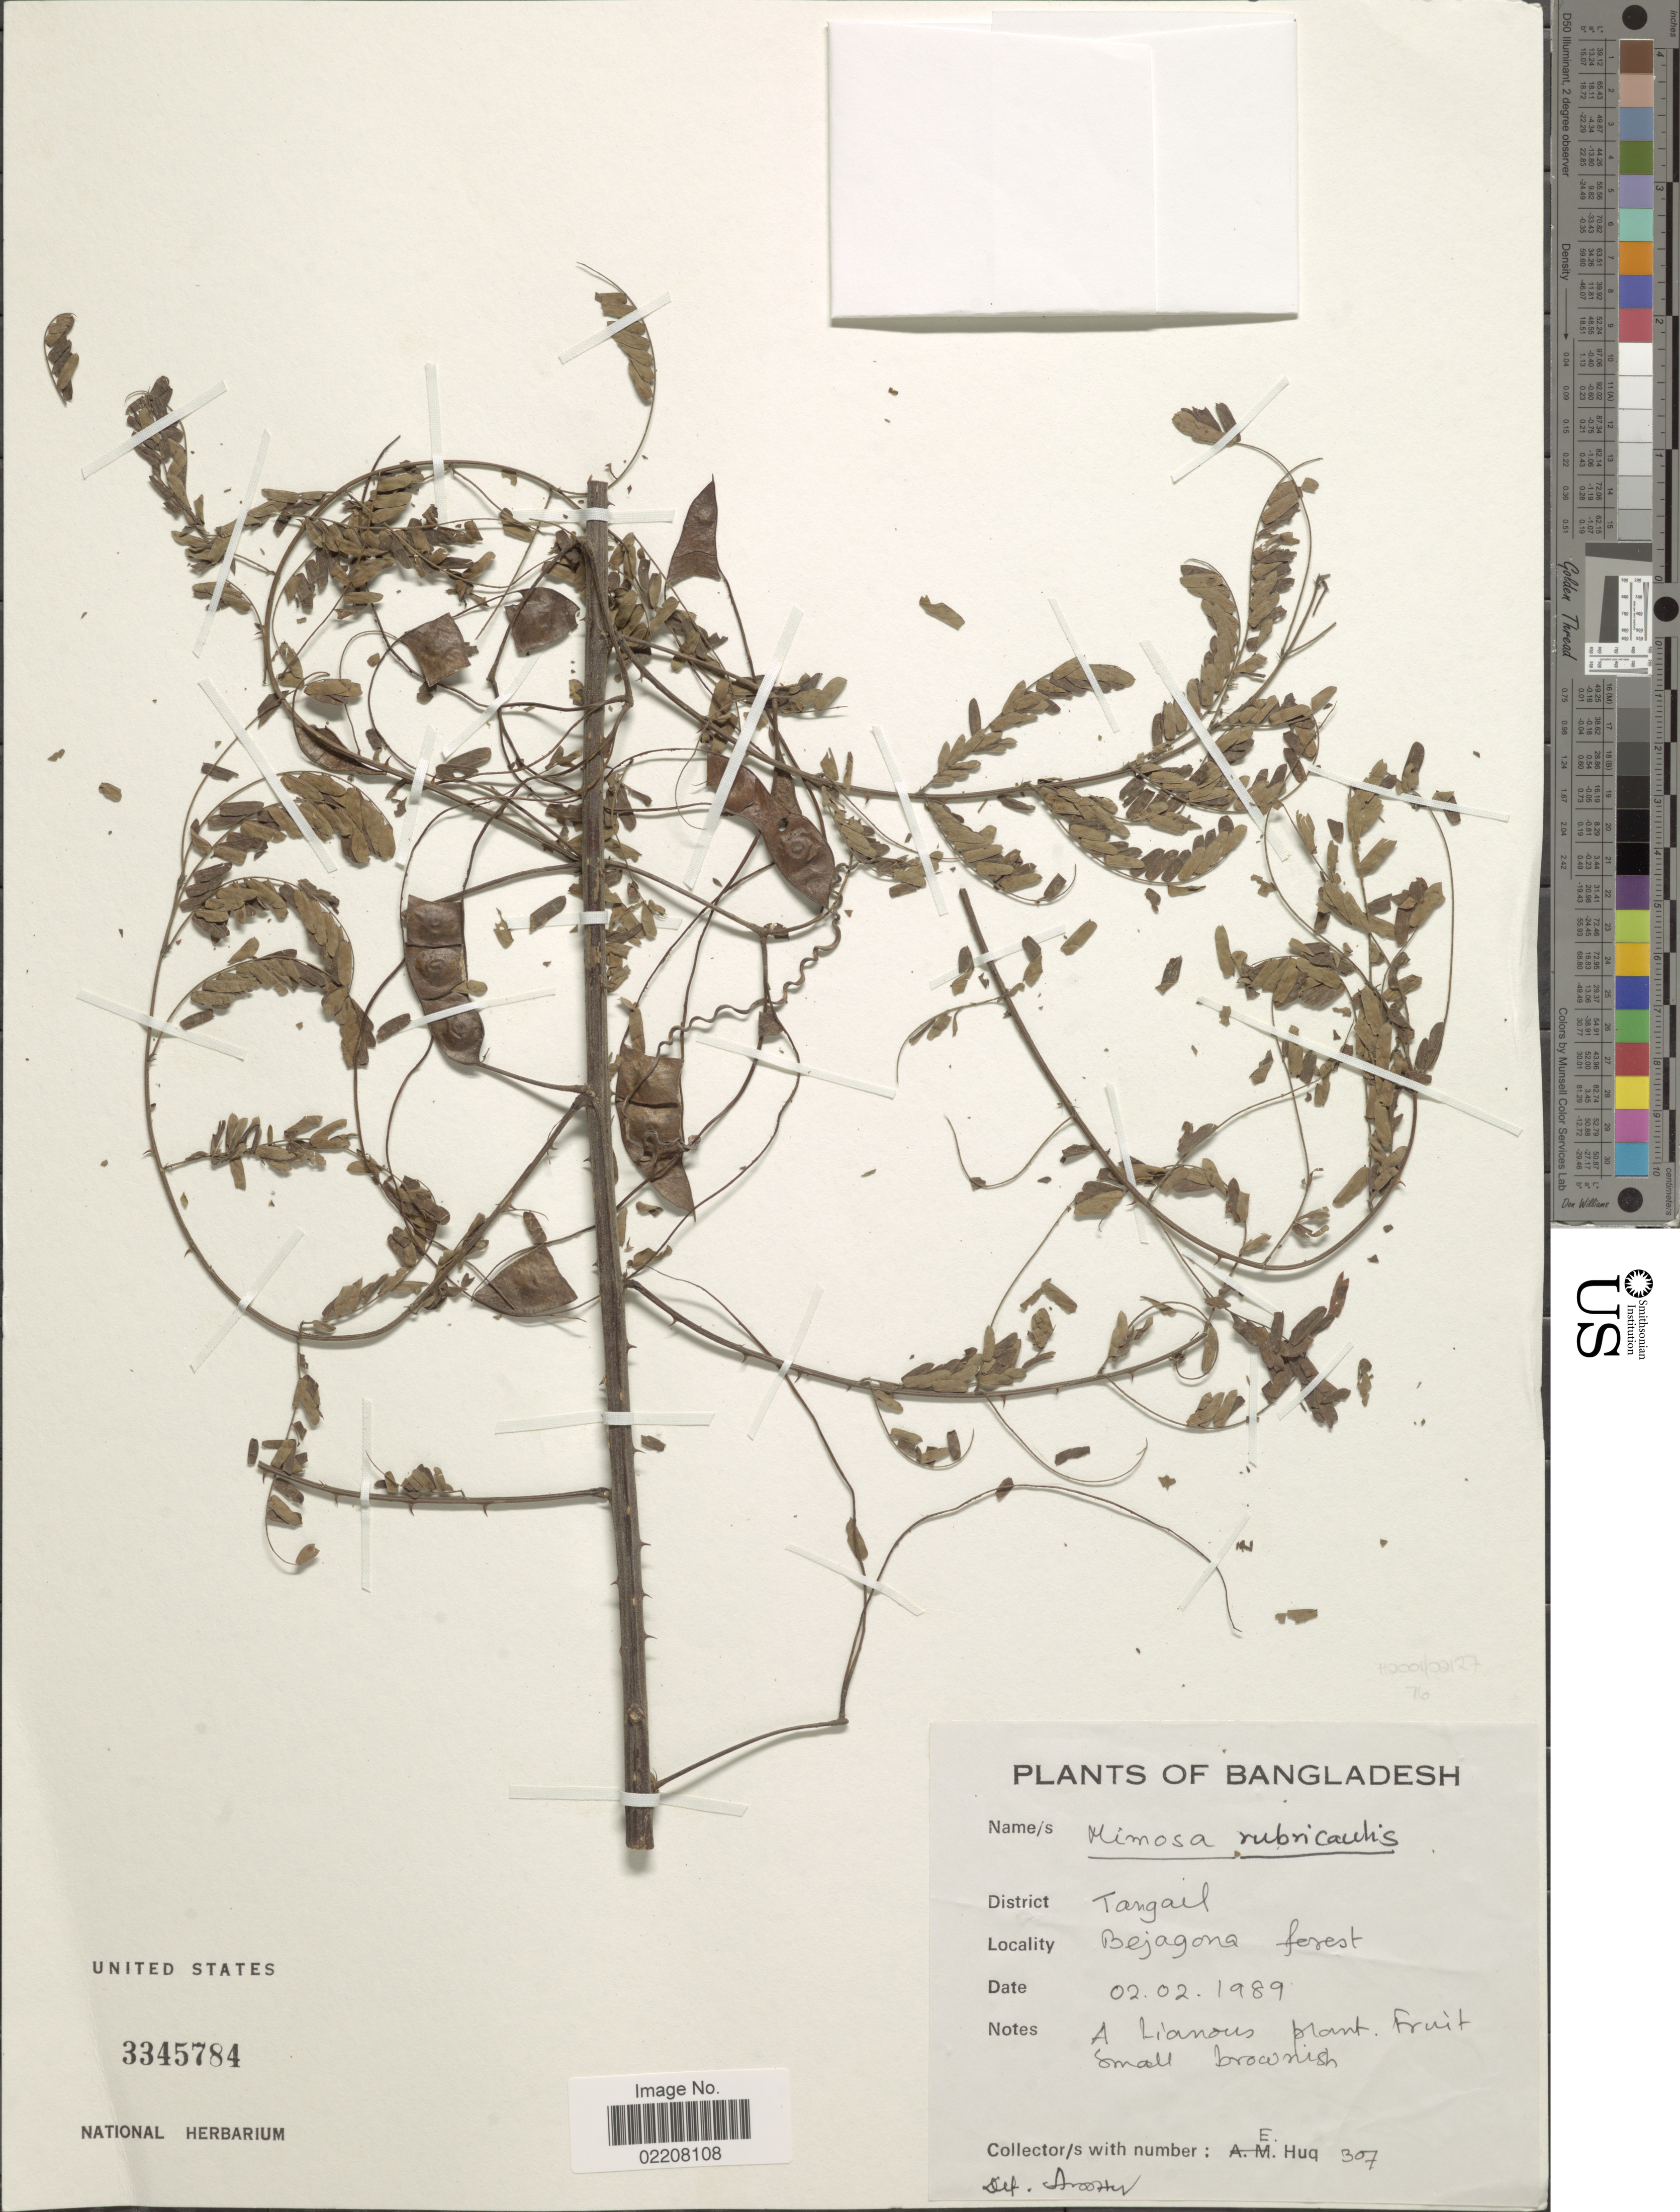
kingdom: Plantae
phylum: Tracheophyta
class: Magnoliopsida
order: Fabales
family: Fabaceae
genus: Mimosa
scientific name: Mimosa rubicaulis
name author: Lam.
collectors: E. Huq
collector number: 307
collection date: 1989-02-02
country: Bangladesh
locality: District Tangail. Bejagona forest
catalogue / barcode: US 3345784